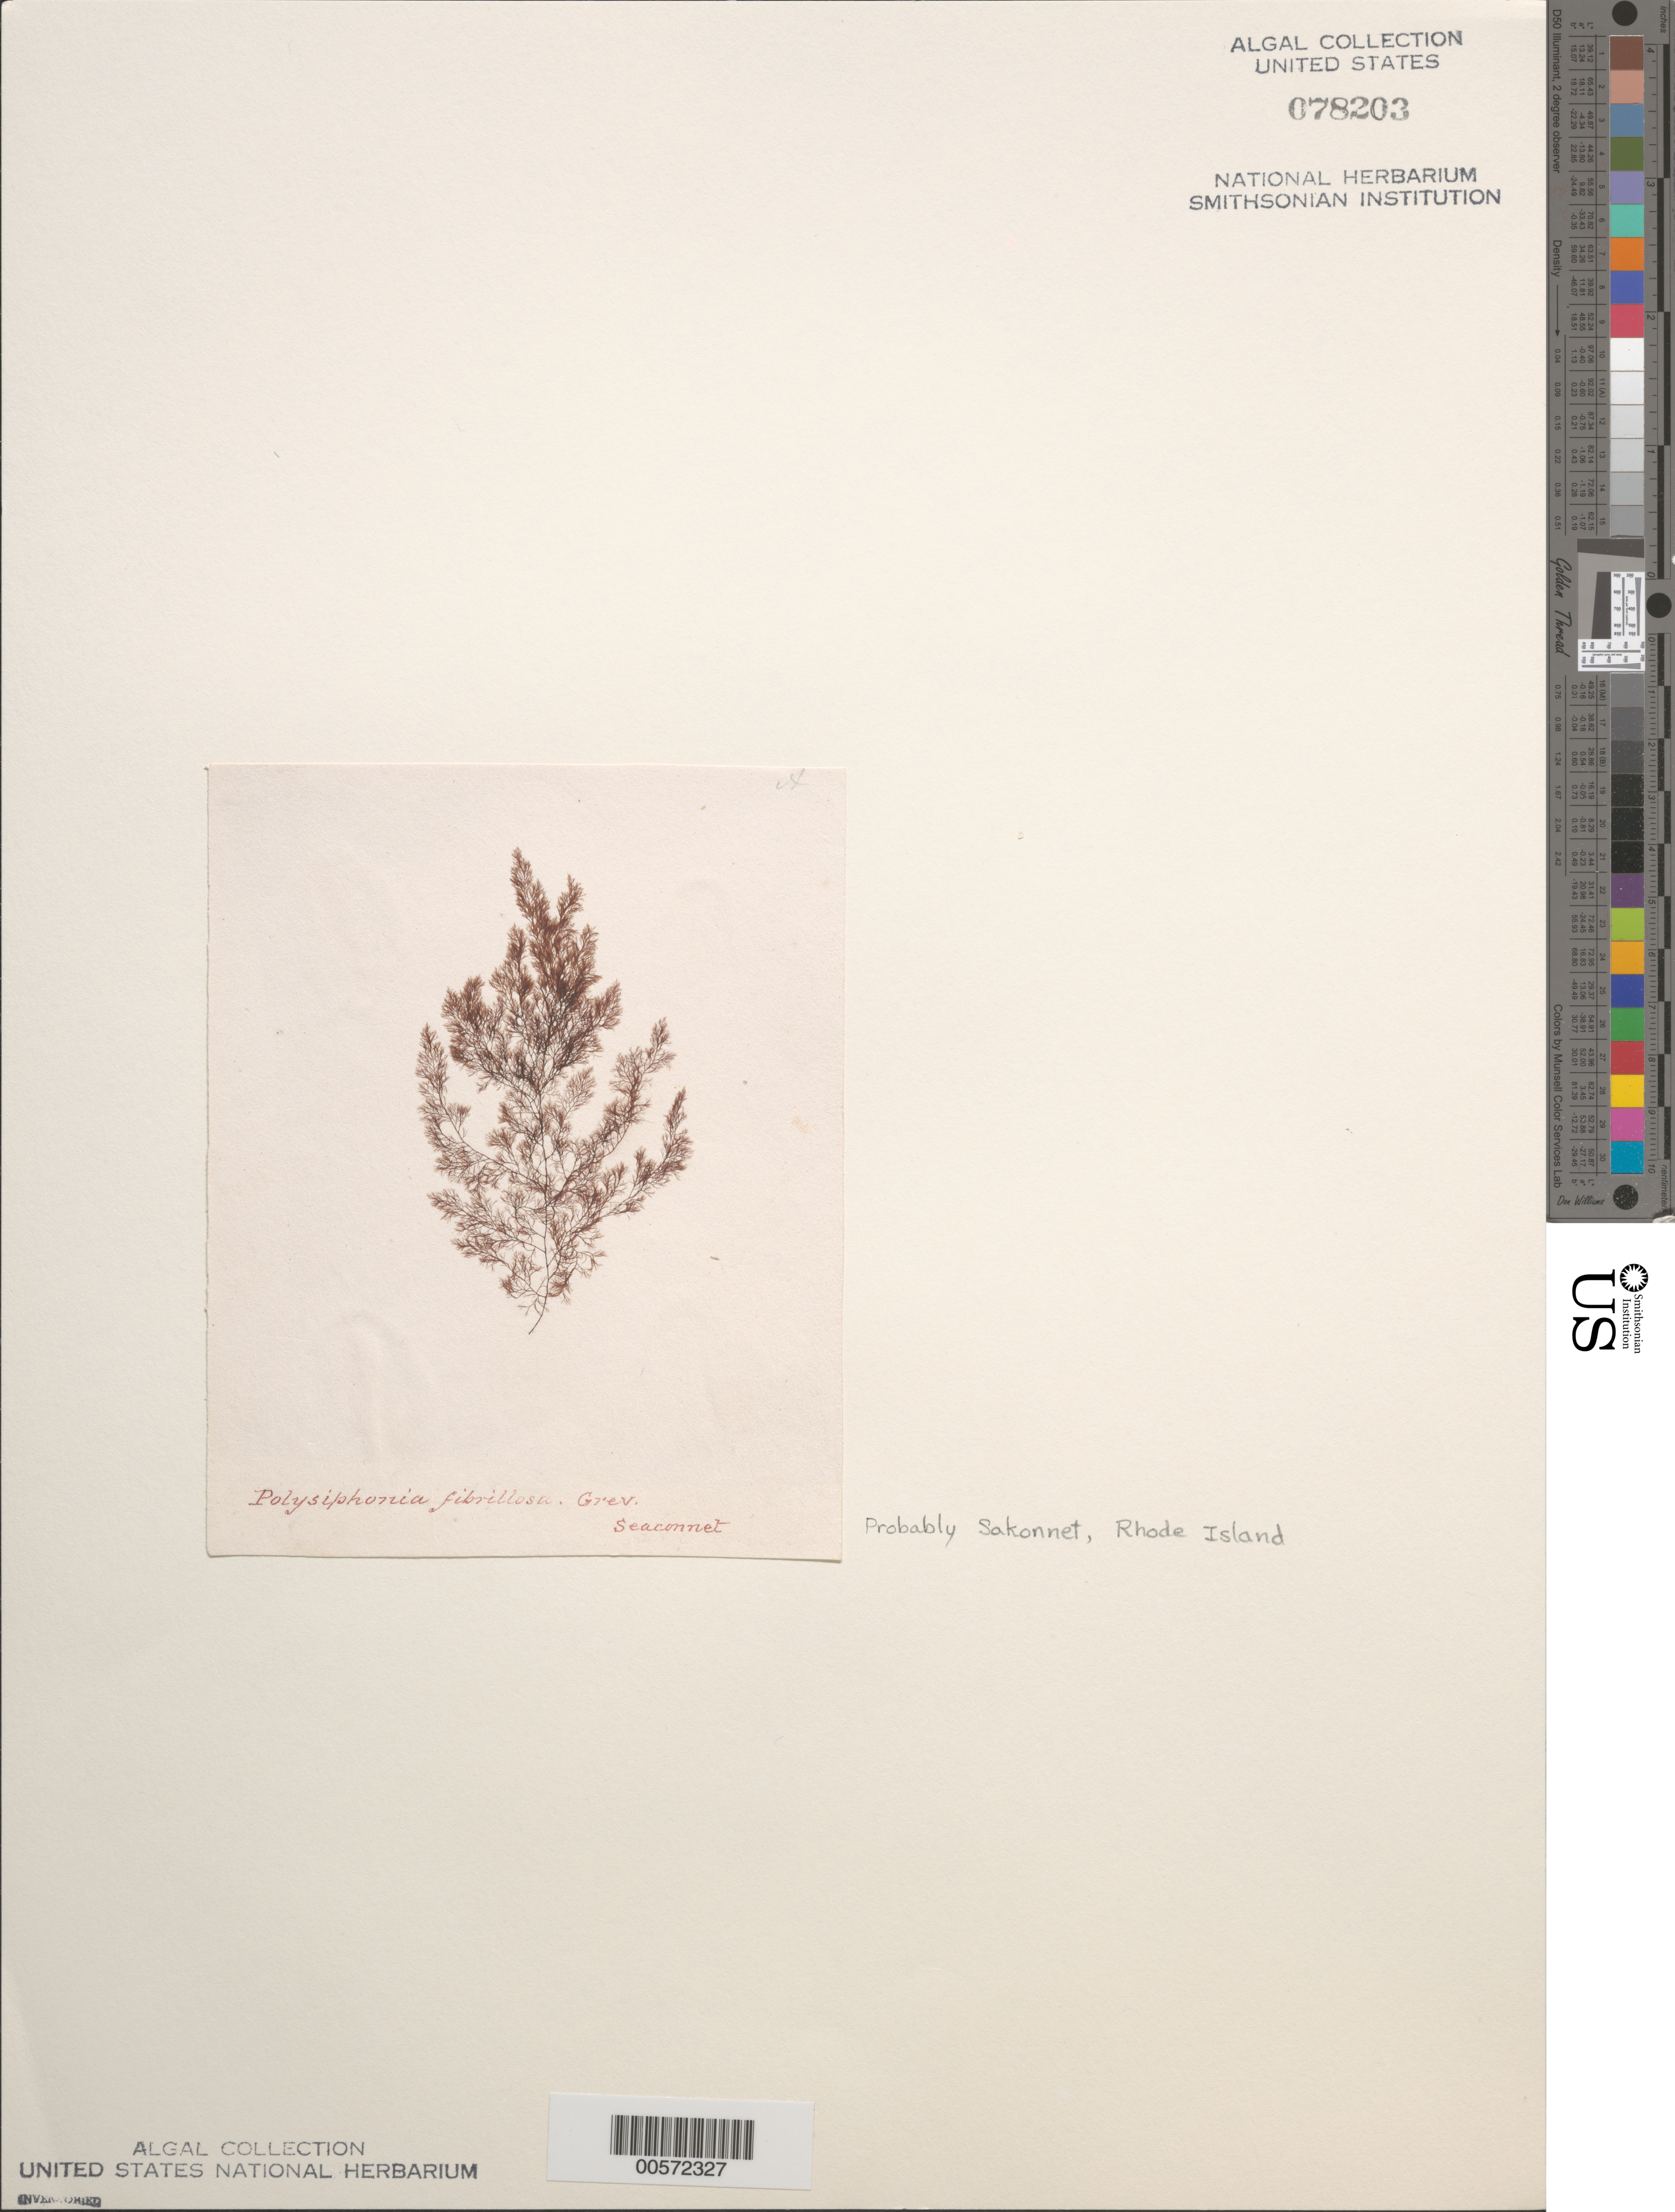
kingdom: Plantae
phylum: Rhodophyta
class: Florideophyceae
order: Ceramiales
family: Rhodomelaceae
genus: Leptosiphonia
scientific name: Leptosiphonia fibrillosa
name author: (C. Agardh) Savoie & G.W. Saunders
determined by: Algae name updating Project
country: United States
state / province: Rhode Island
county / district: Newport County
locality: Sakonnet (Seaconnet)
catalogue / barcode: US 78203